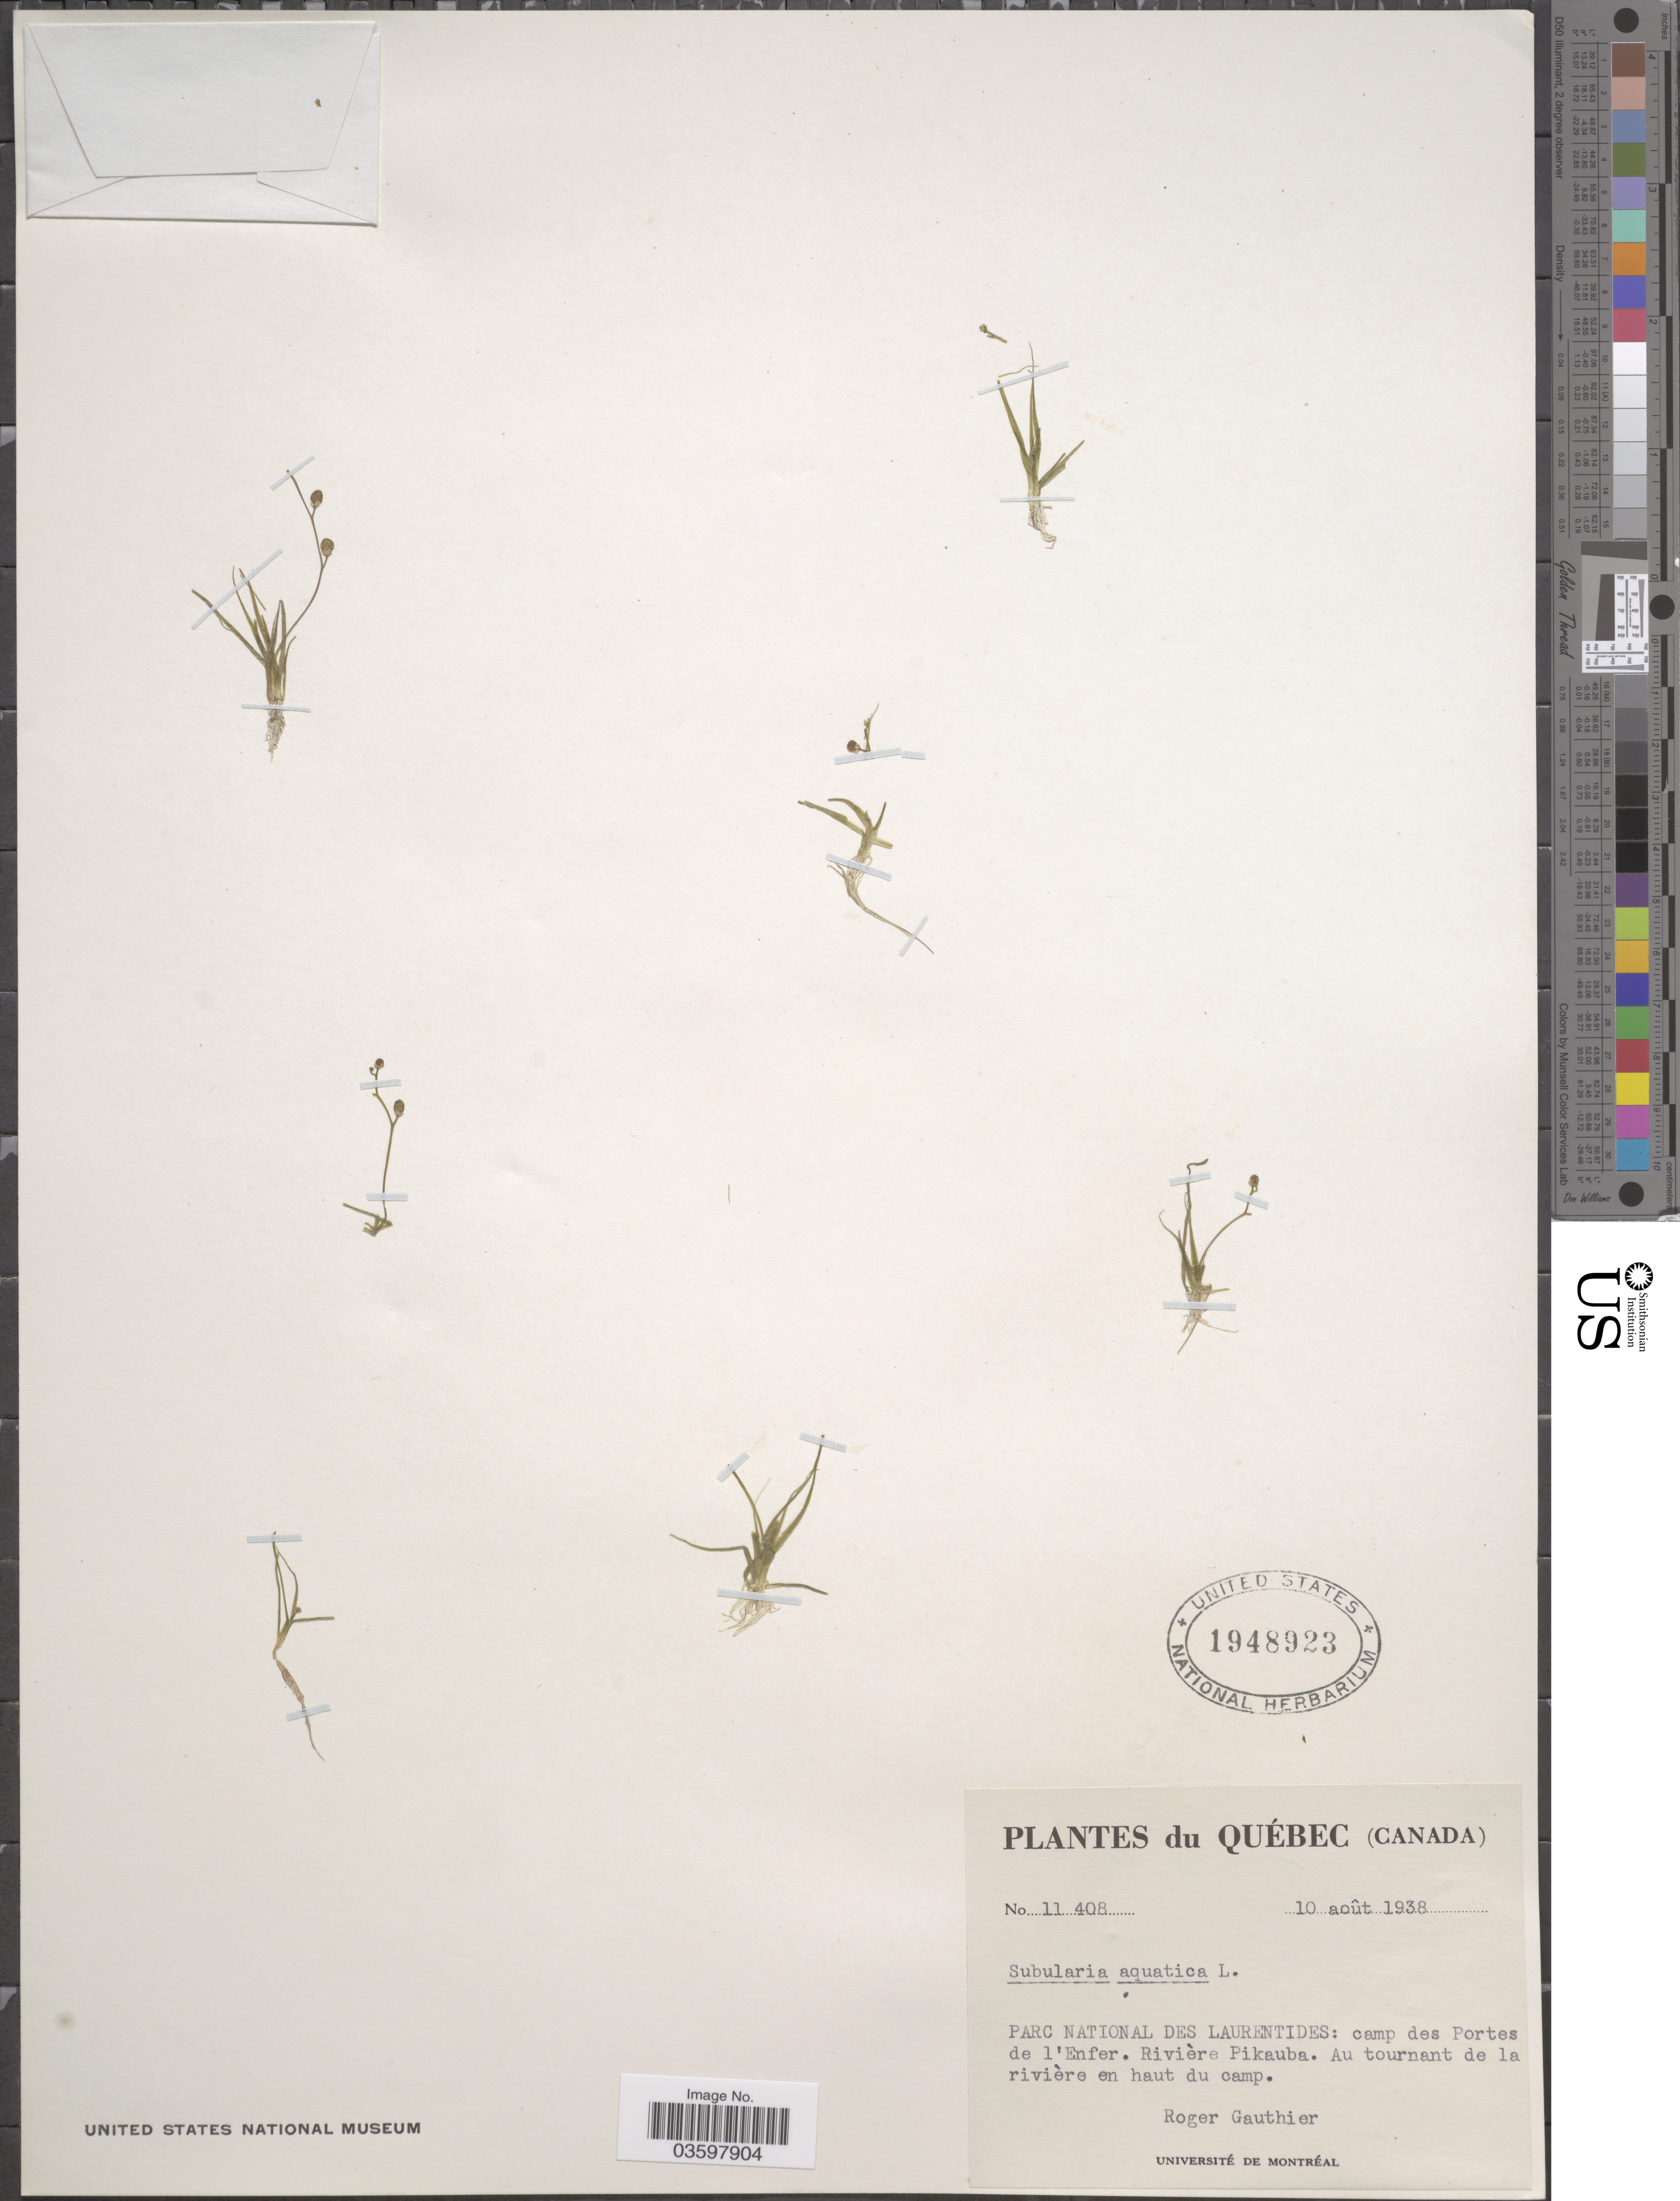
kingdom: Plantae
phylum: Tracheophyta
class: Magnoliopsida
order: Brassicales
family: Brassicaceae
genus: Subularia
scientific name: Subularia aquatica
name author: L.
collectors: R. Gauthier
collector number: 11408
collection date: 1938-08-10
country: Canada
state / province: Quebec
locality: Parc National des Laurentides: camp des Portes de l'Enfer. Rivière Pikauba. Au tournant de la rivière em haut du camp.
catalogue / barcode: US 1948923